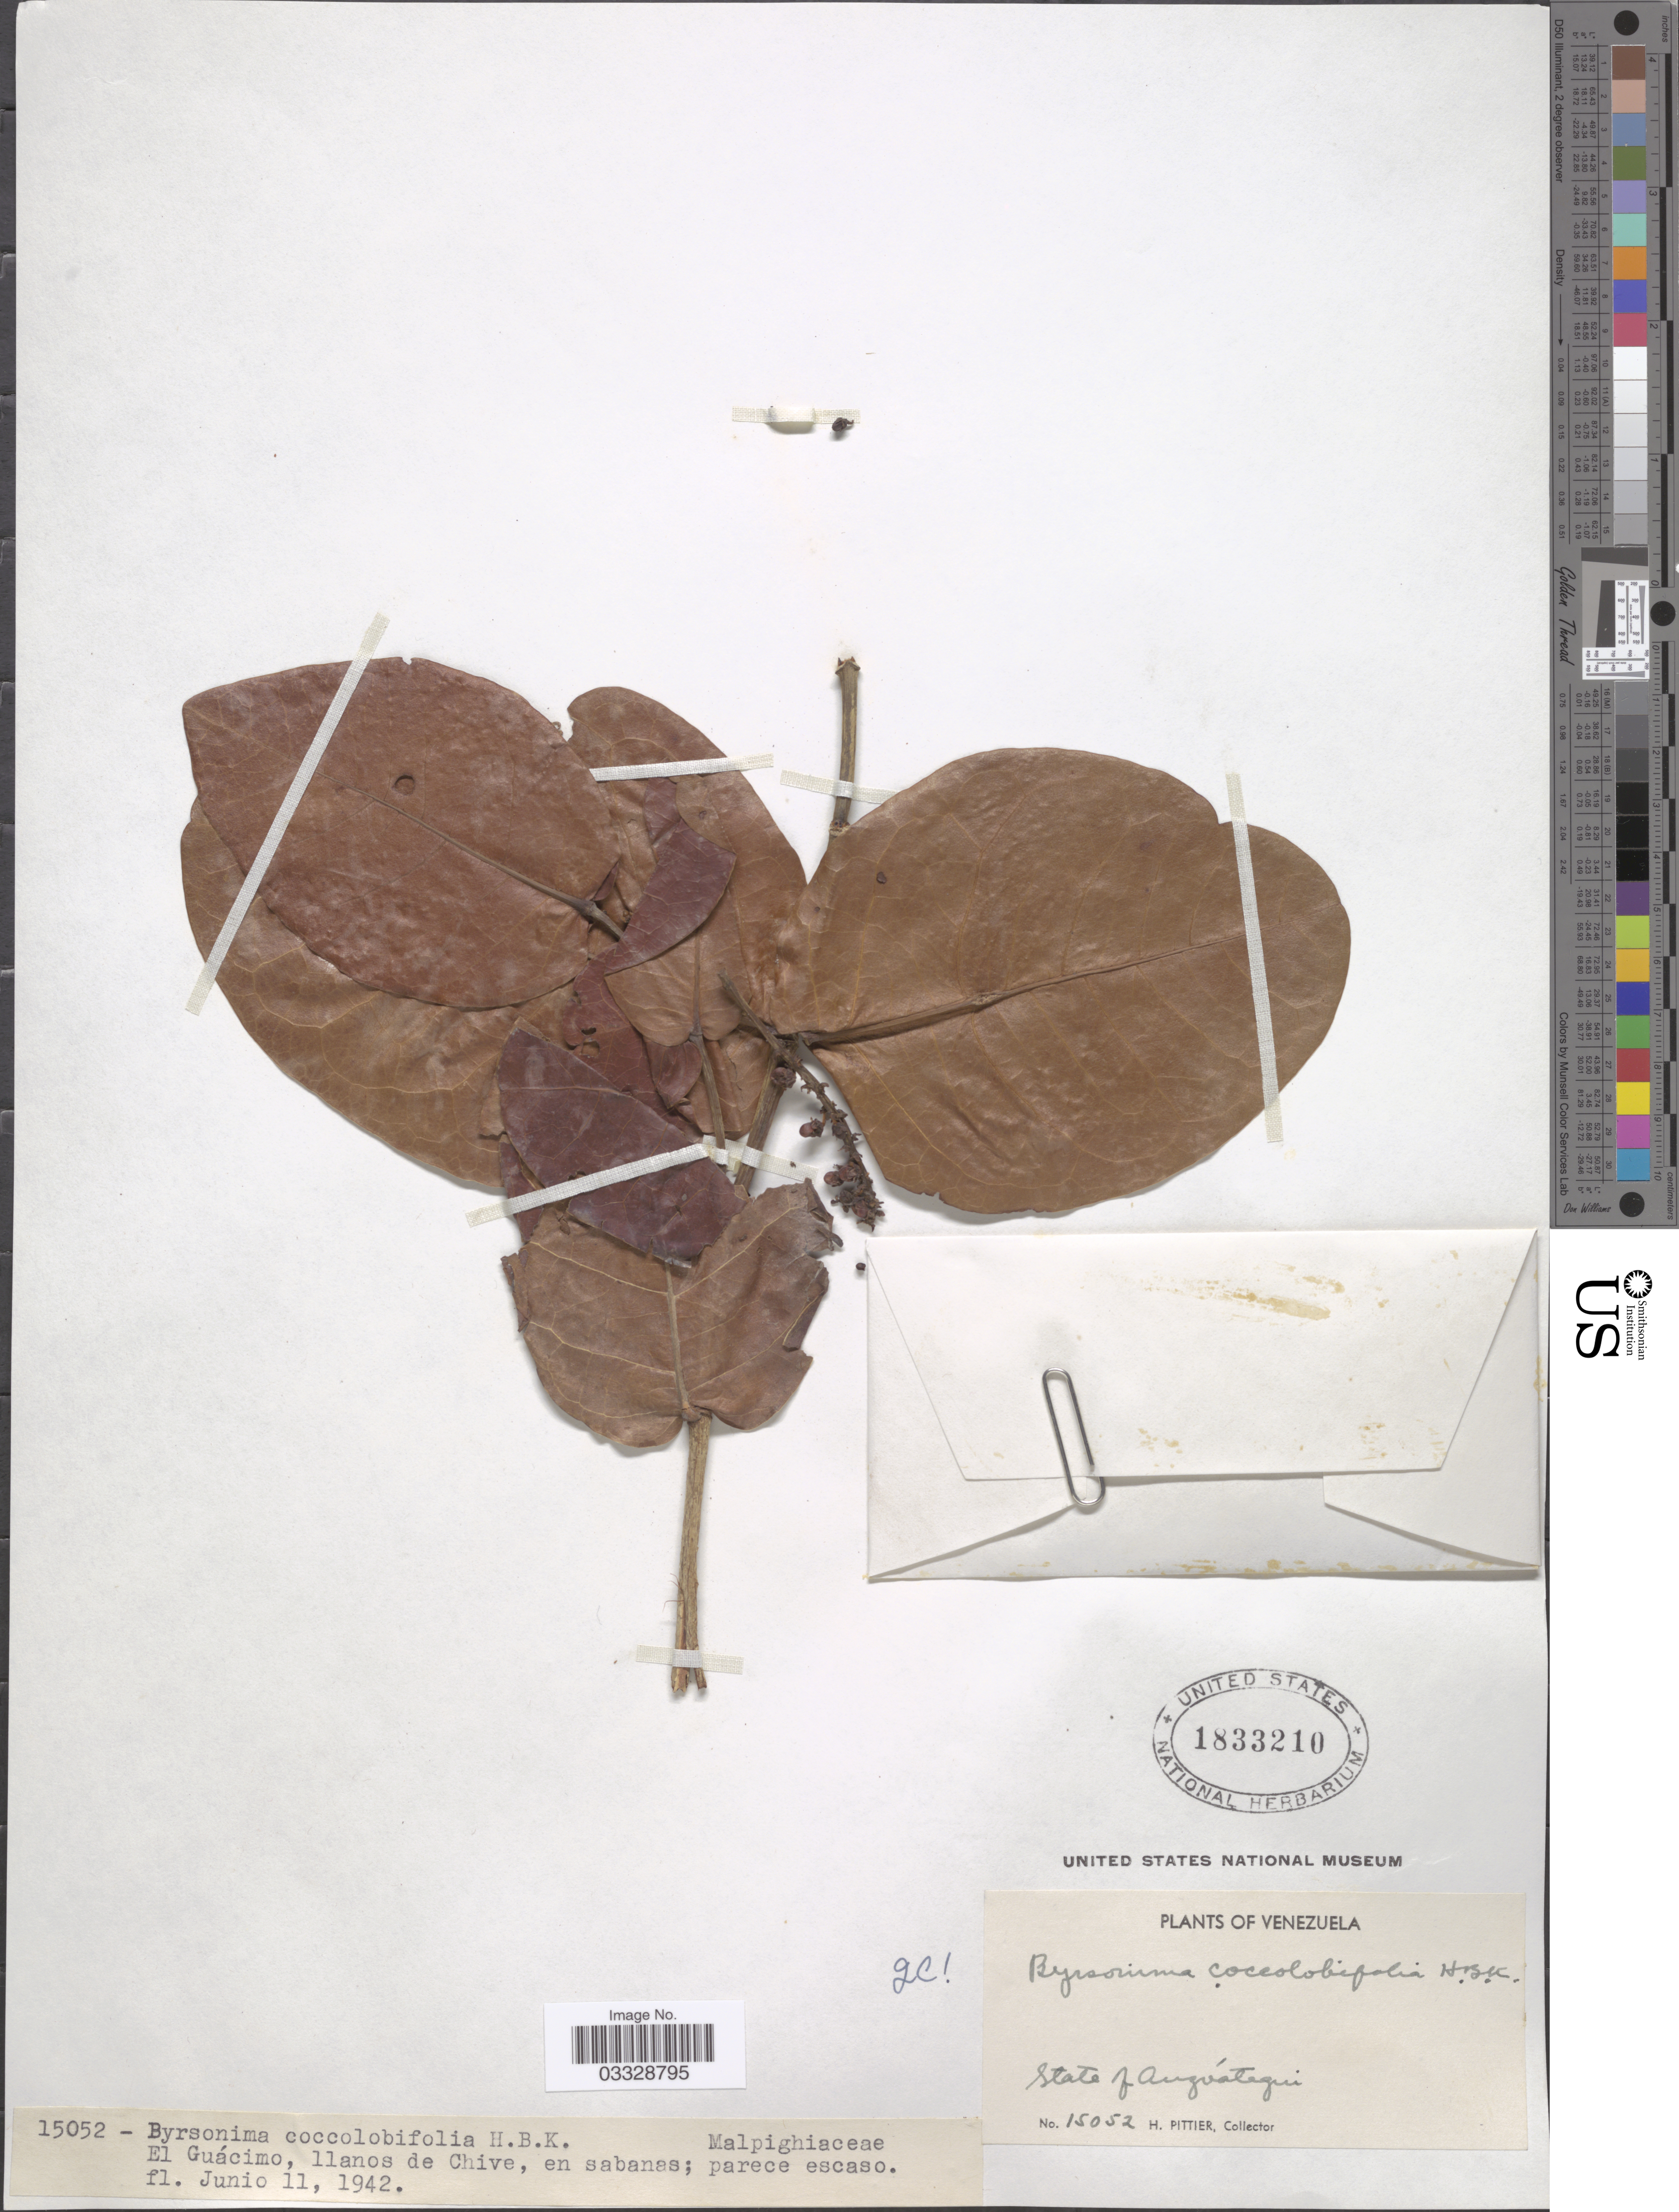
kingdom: Plantae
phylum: Tracheophyta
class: Magnoliopsida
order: Malpighiales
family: Malpighiaceae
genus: Byrsonima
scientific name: Byrsonima coccolobifolia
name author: Kunth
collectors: H. F. Pittier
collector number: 15052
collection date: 1942-06-11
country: Venezuela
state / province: Anzoategui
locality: El Guácimo, llanos de Chive, en sabanas.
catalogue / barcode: US 1833210